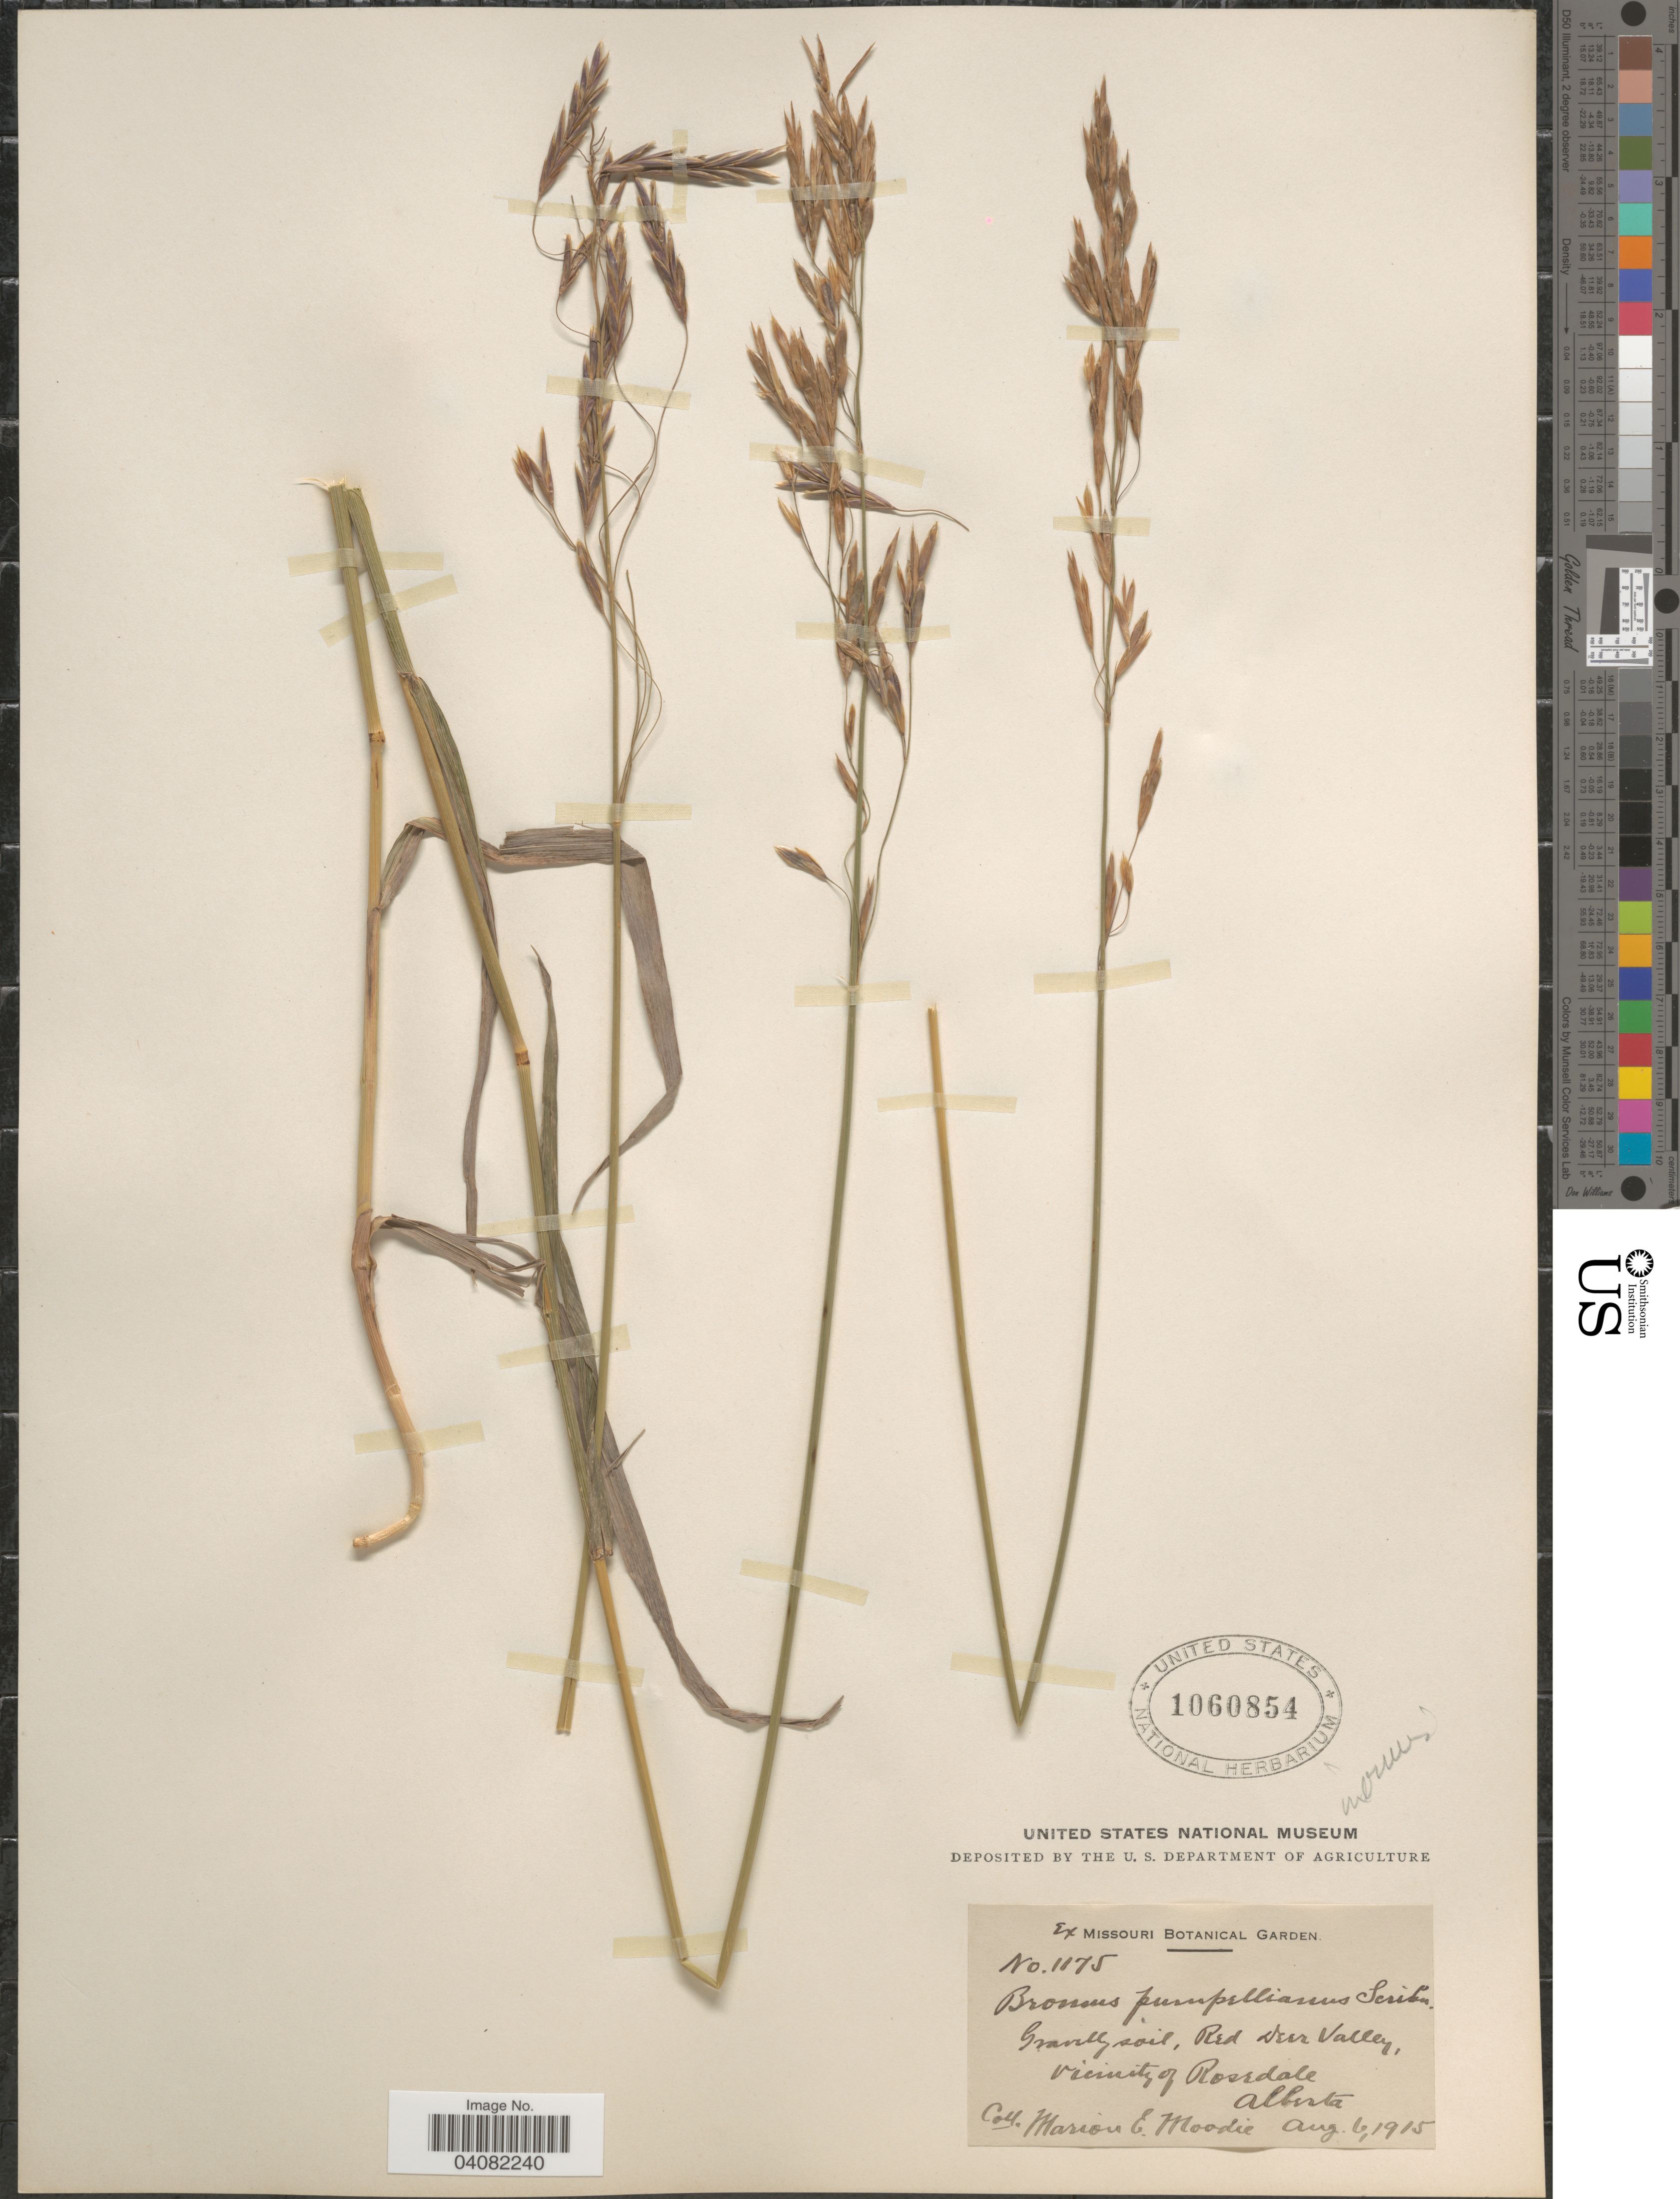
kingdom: Plantae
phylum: Tracheophyta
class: Liliopsida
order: Poales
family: Poaceae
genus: Bromus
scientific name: Bromus inermis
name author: Leyss.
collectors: M. E. Moodie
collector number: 1175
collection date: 1915-08-06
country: Canada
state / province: Alberta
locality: Red Deer Valley, Vicinity of Rosedale.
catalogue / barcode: US 1060854